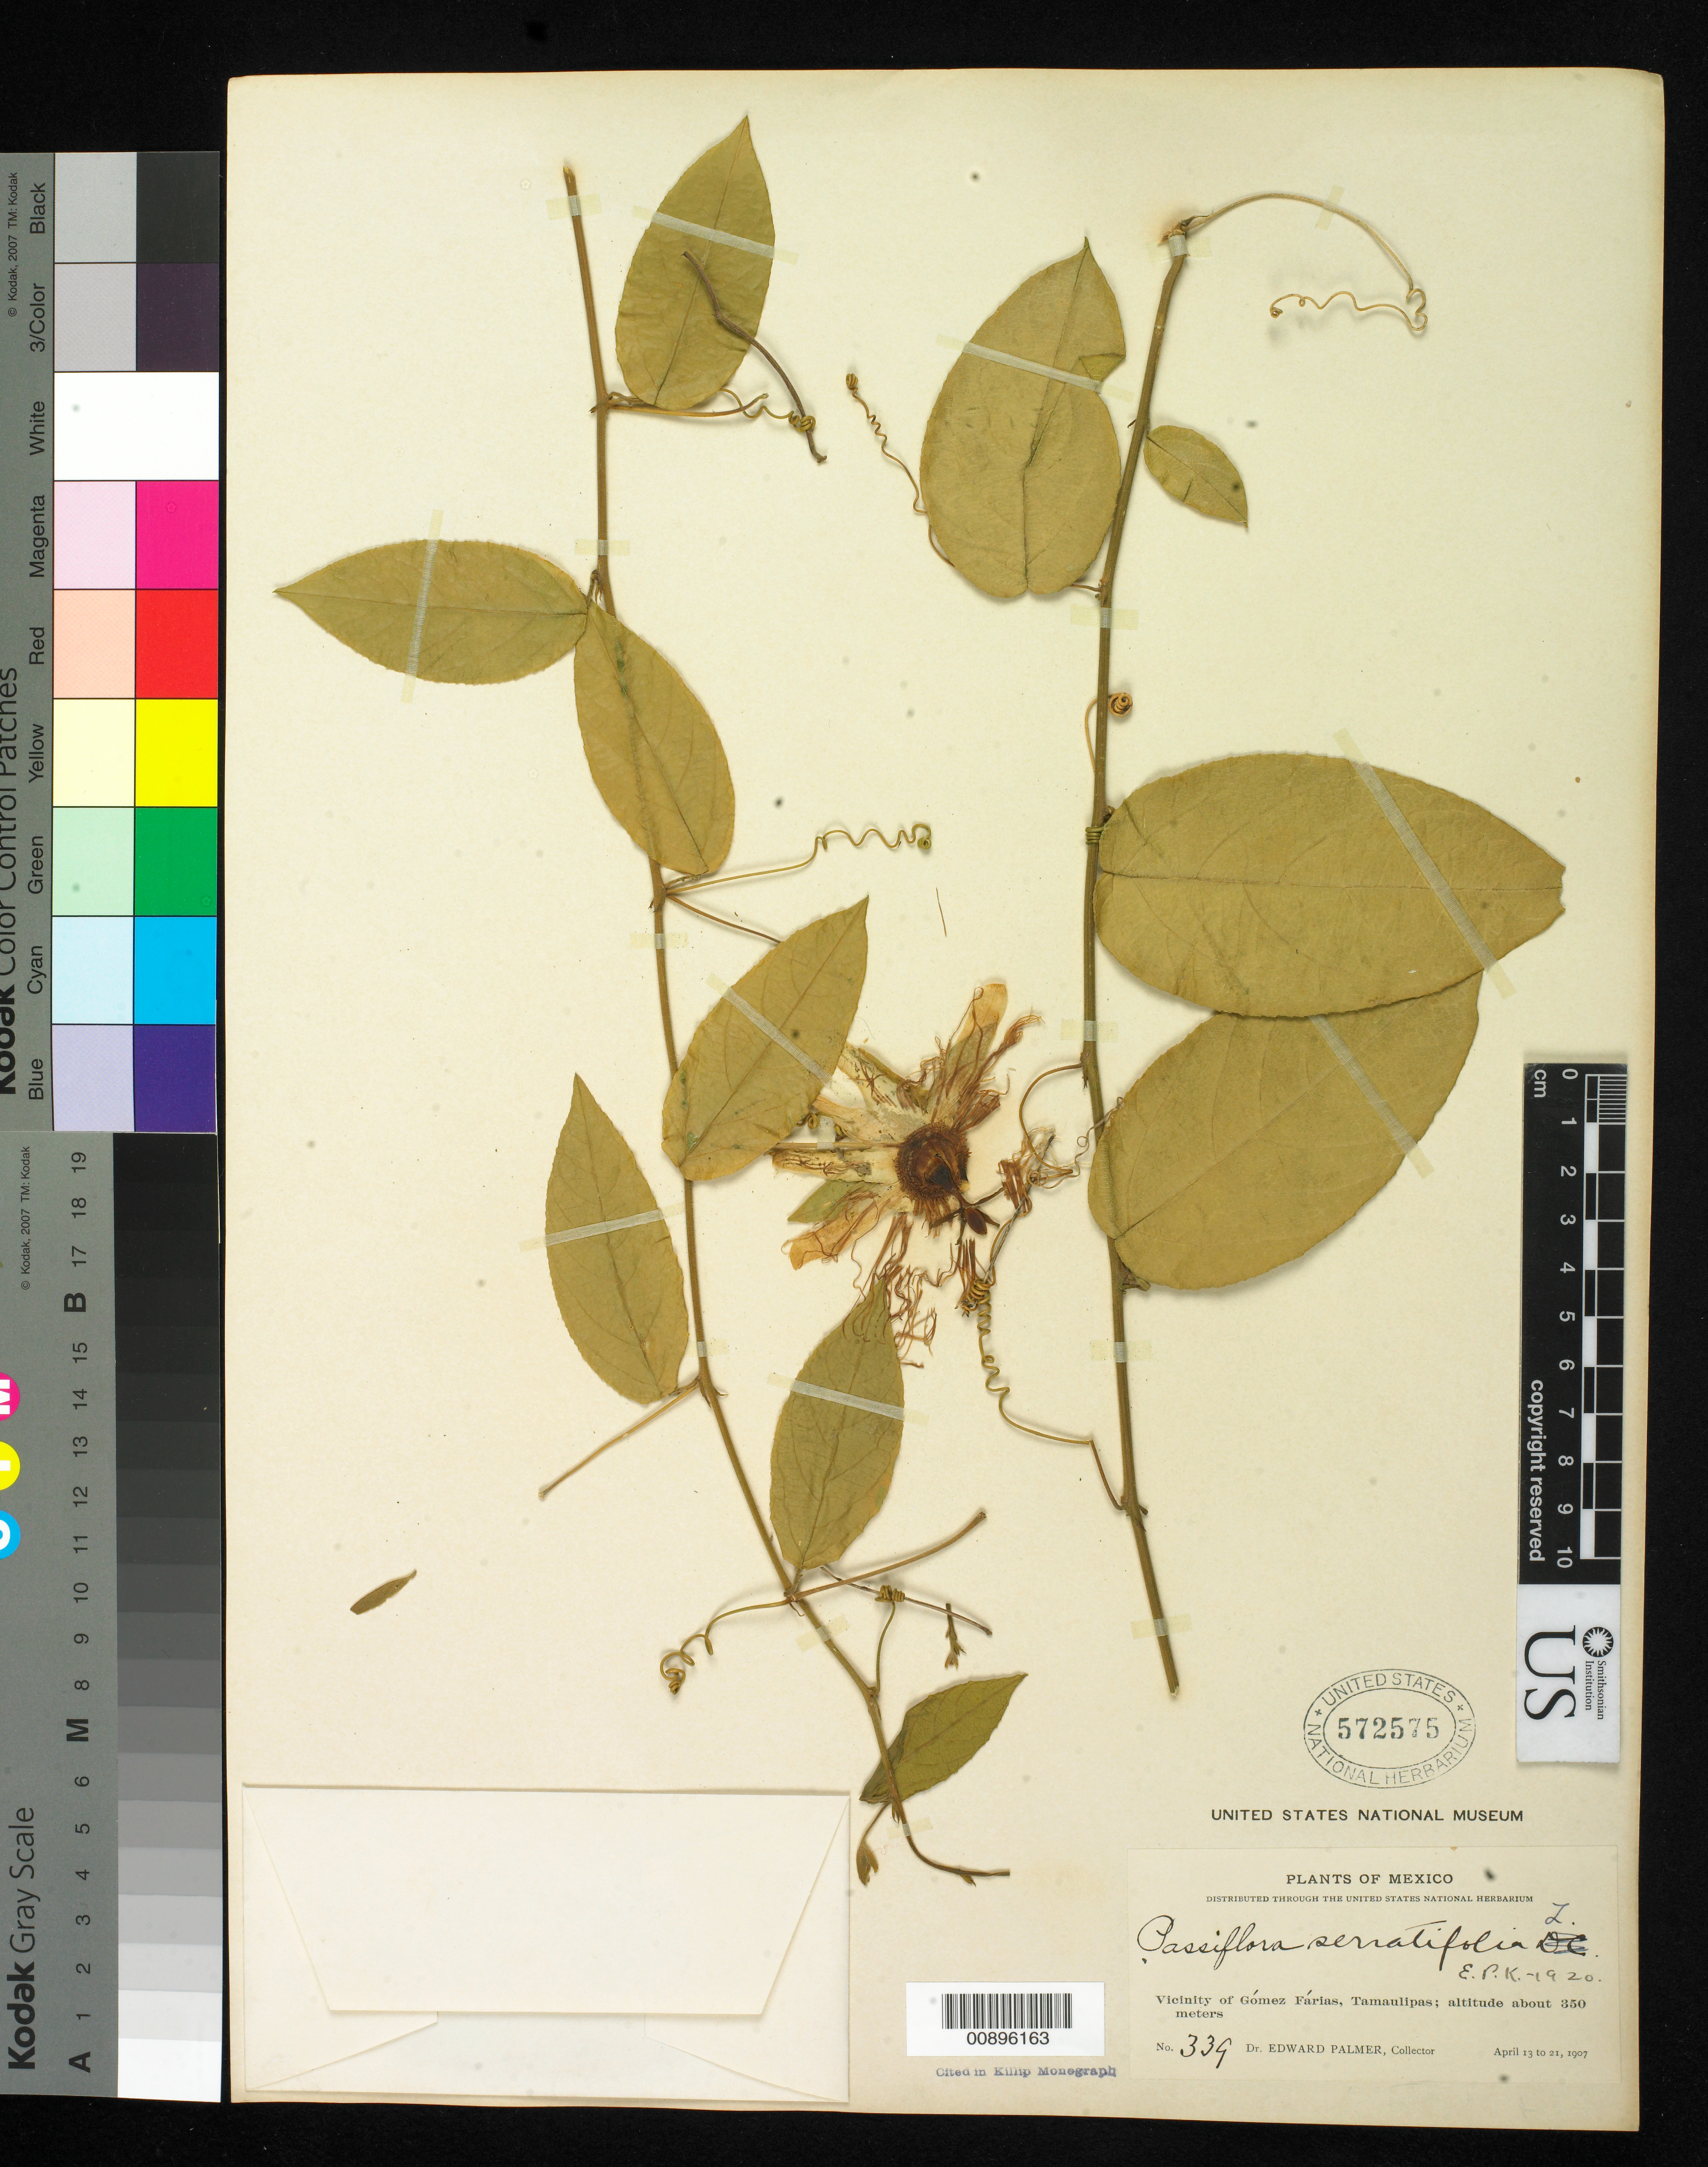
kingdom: Plantae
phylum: Tracheophyta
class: Magnoliopsida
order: Malpighiales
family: Passifloraceae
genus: Passiflora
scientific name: Passiflora serratifolia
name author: L.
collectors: E. Palmer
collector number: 339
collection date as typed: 13 Apr 1907 to 21 Apr 1907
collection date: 1907-04-13/1907-04-21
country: Mexico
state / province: Tamaulipas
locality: Vicinity of Gómez Farias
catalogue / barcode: US 572575